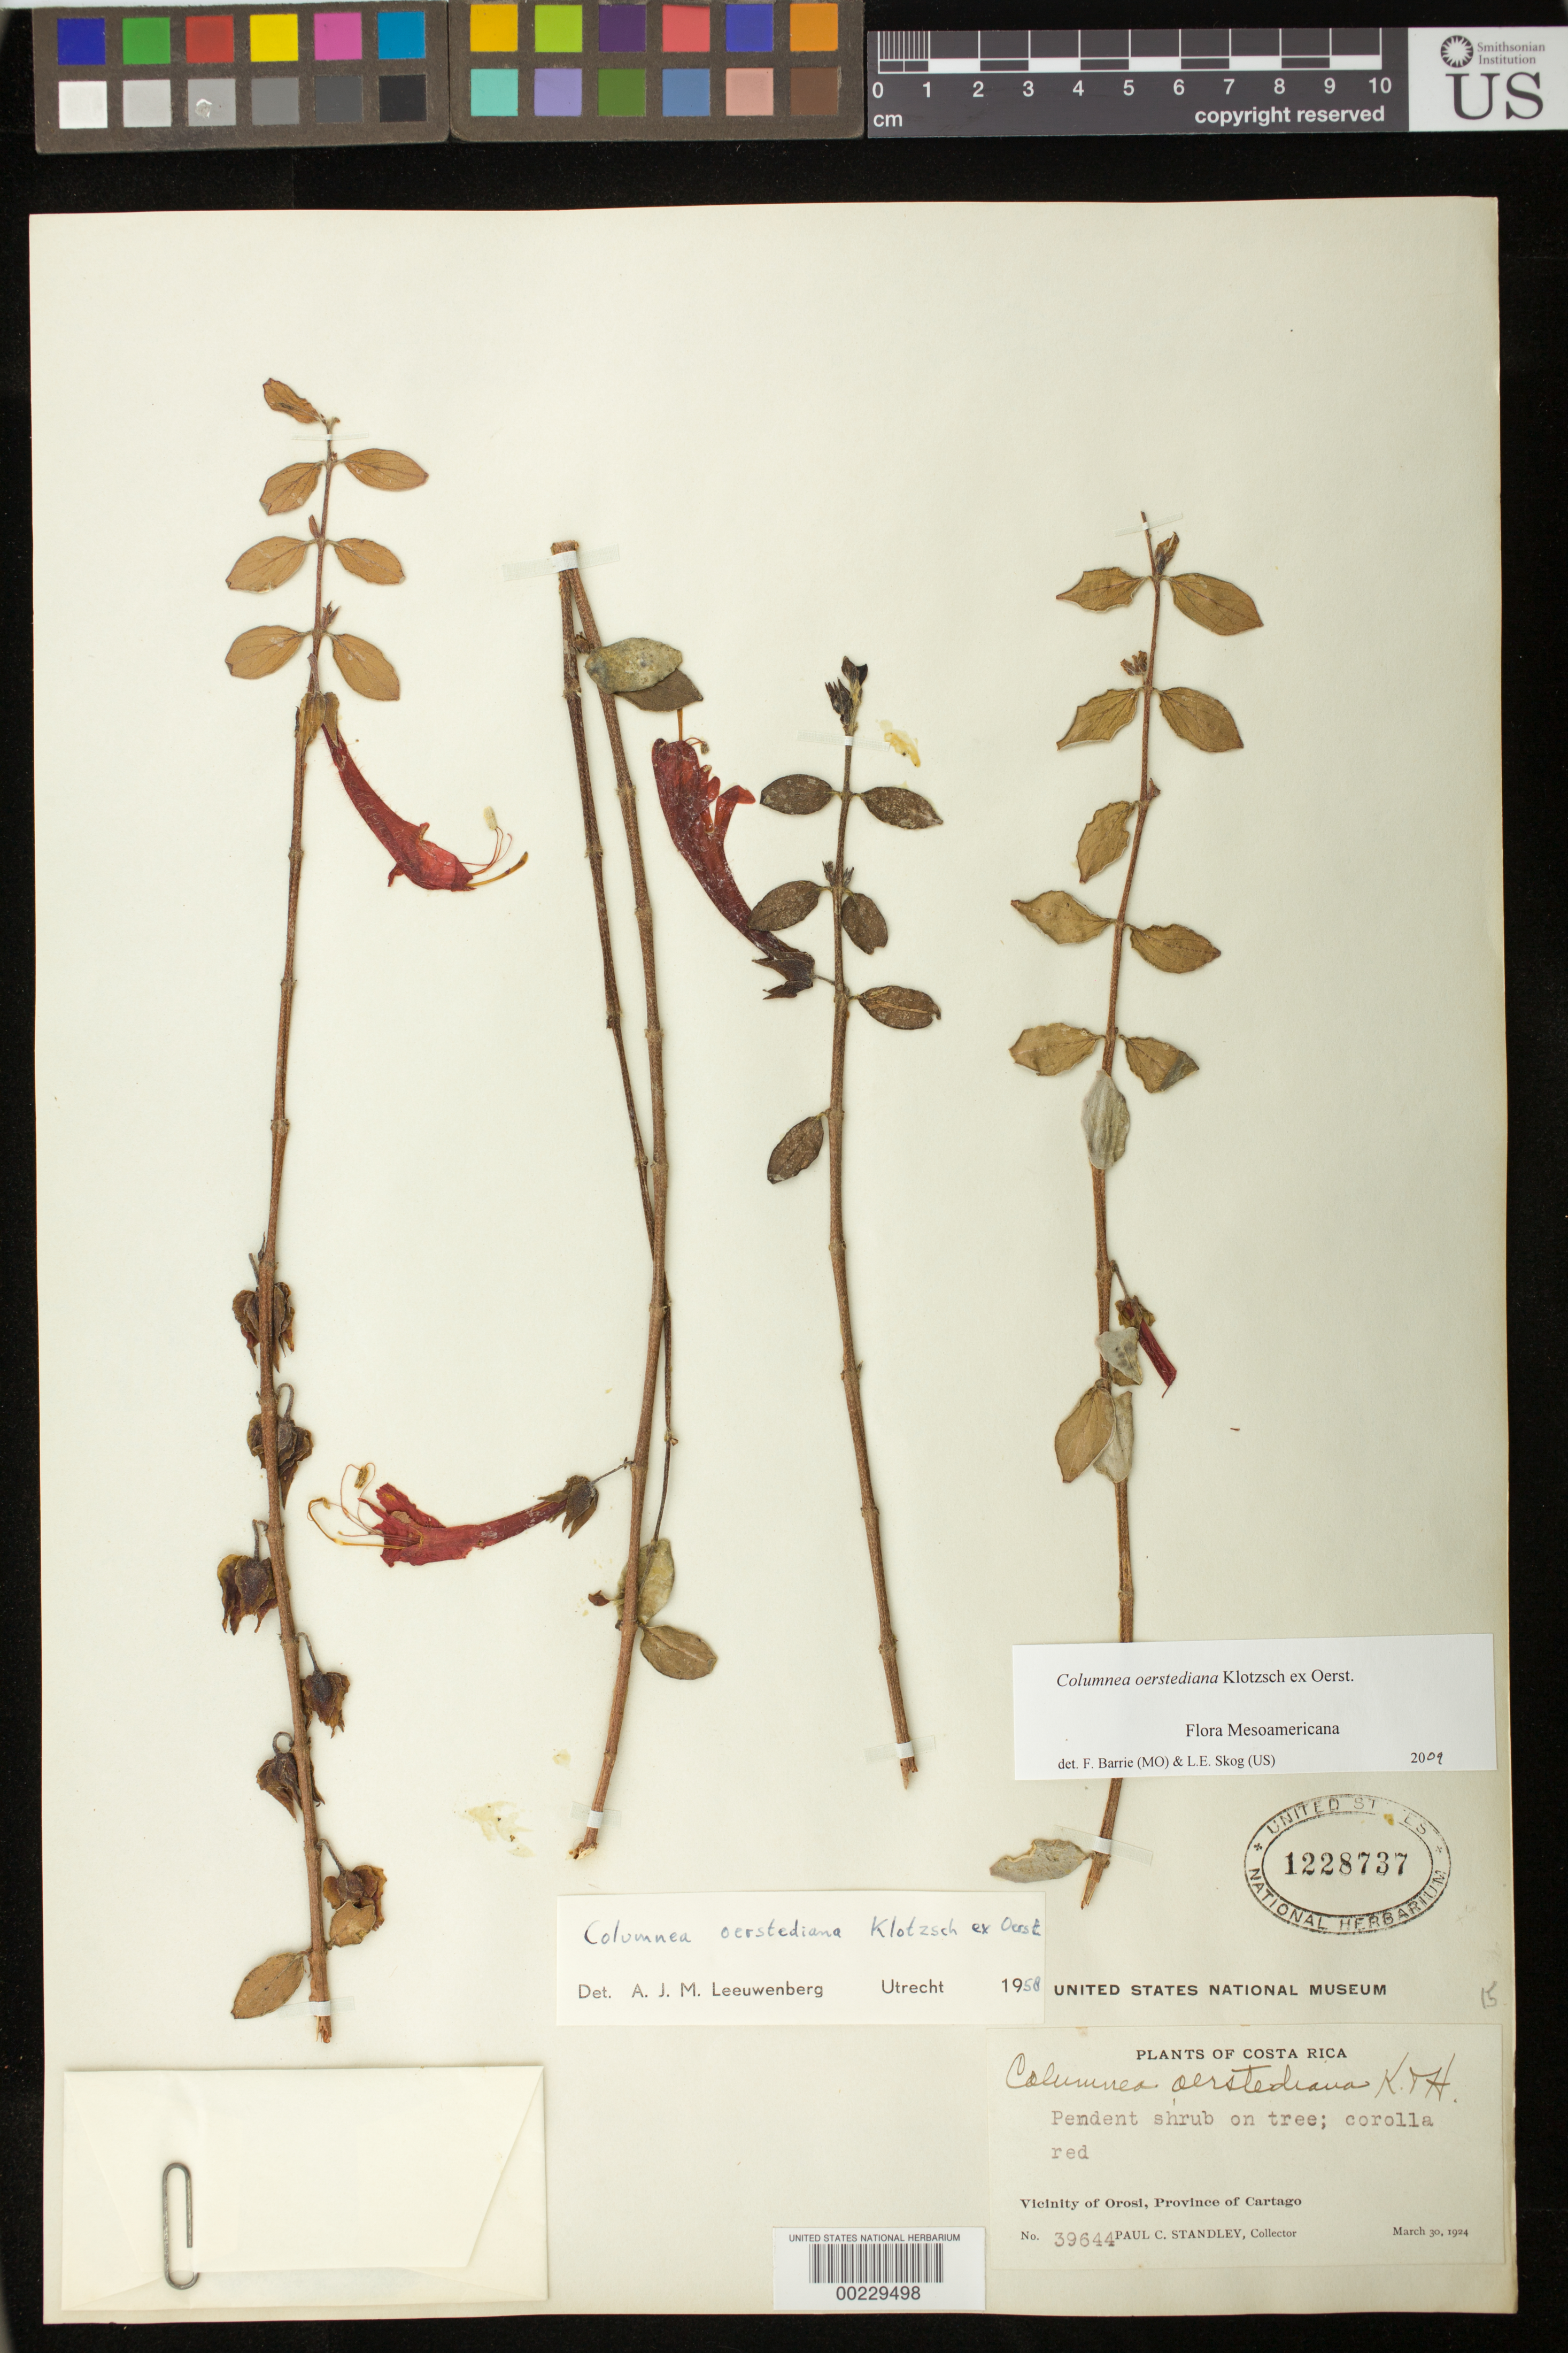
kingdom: Plantae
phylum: Tracheophyta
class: Magnoliopsida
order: Lamiales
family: Gesneriaceae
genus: Columnea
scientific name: Columnea oerstediana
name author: Klotzsch ex Oerst.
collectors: P. C. Standley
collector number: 39644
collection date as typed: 30 Mar 1924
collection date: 1924-03-30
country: Costa Rica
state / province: Cartago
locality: Vicinity of Orosi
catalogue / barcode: US 1228737